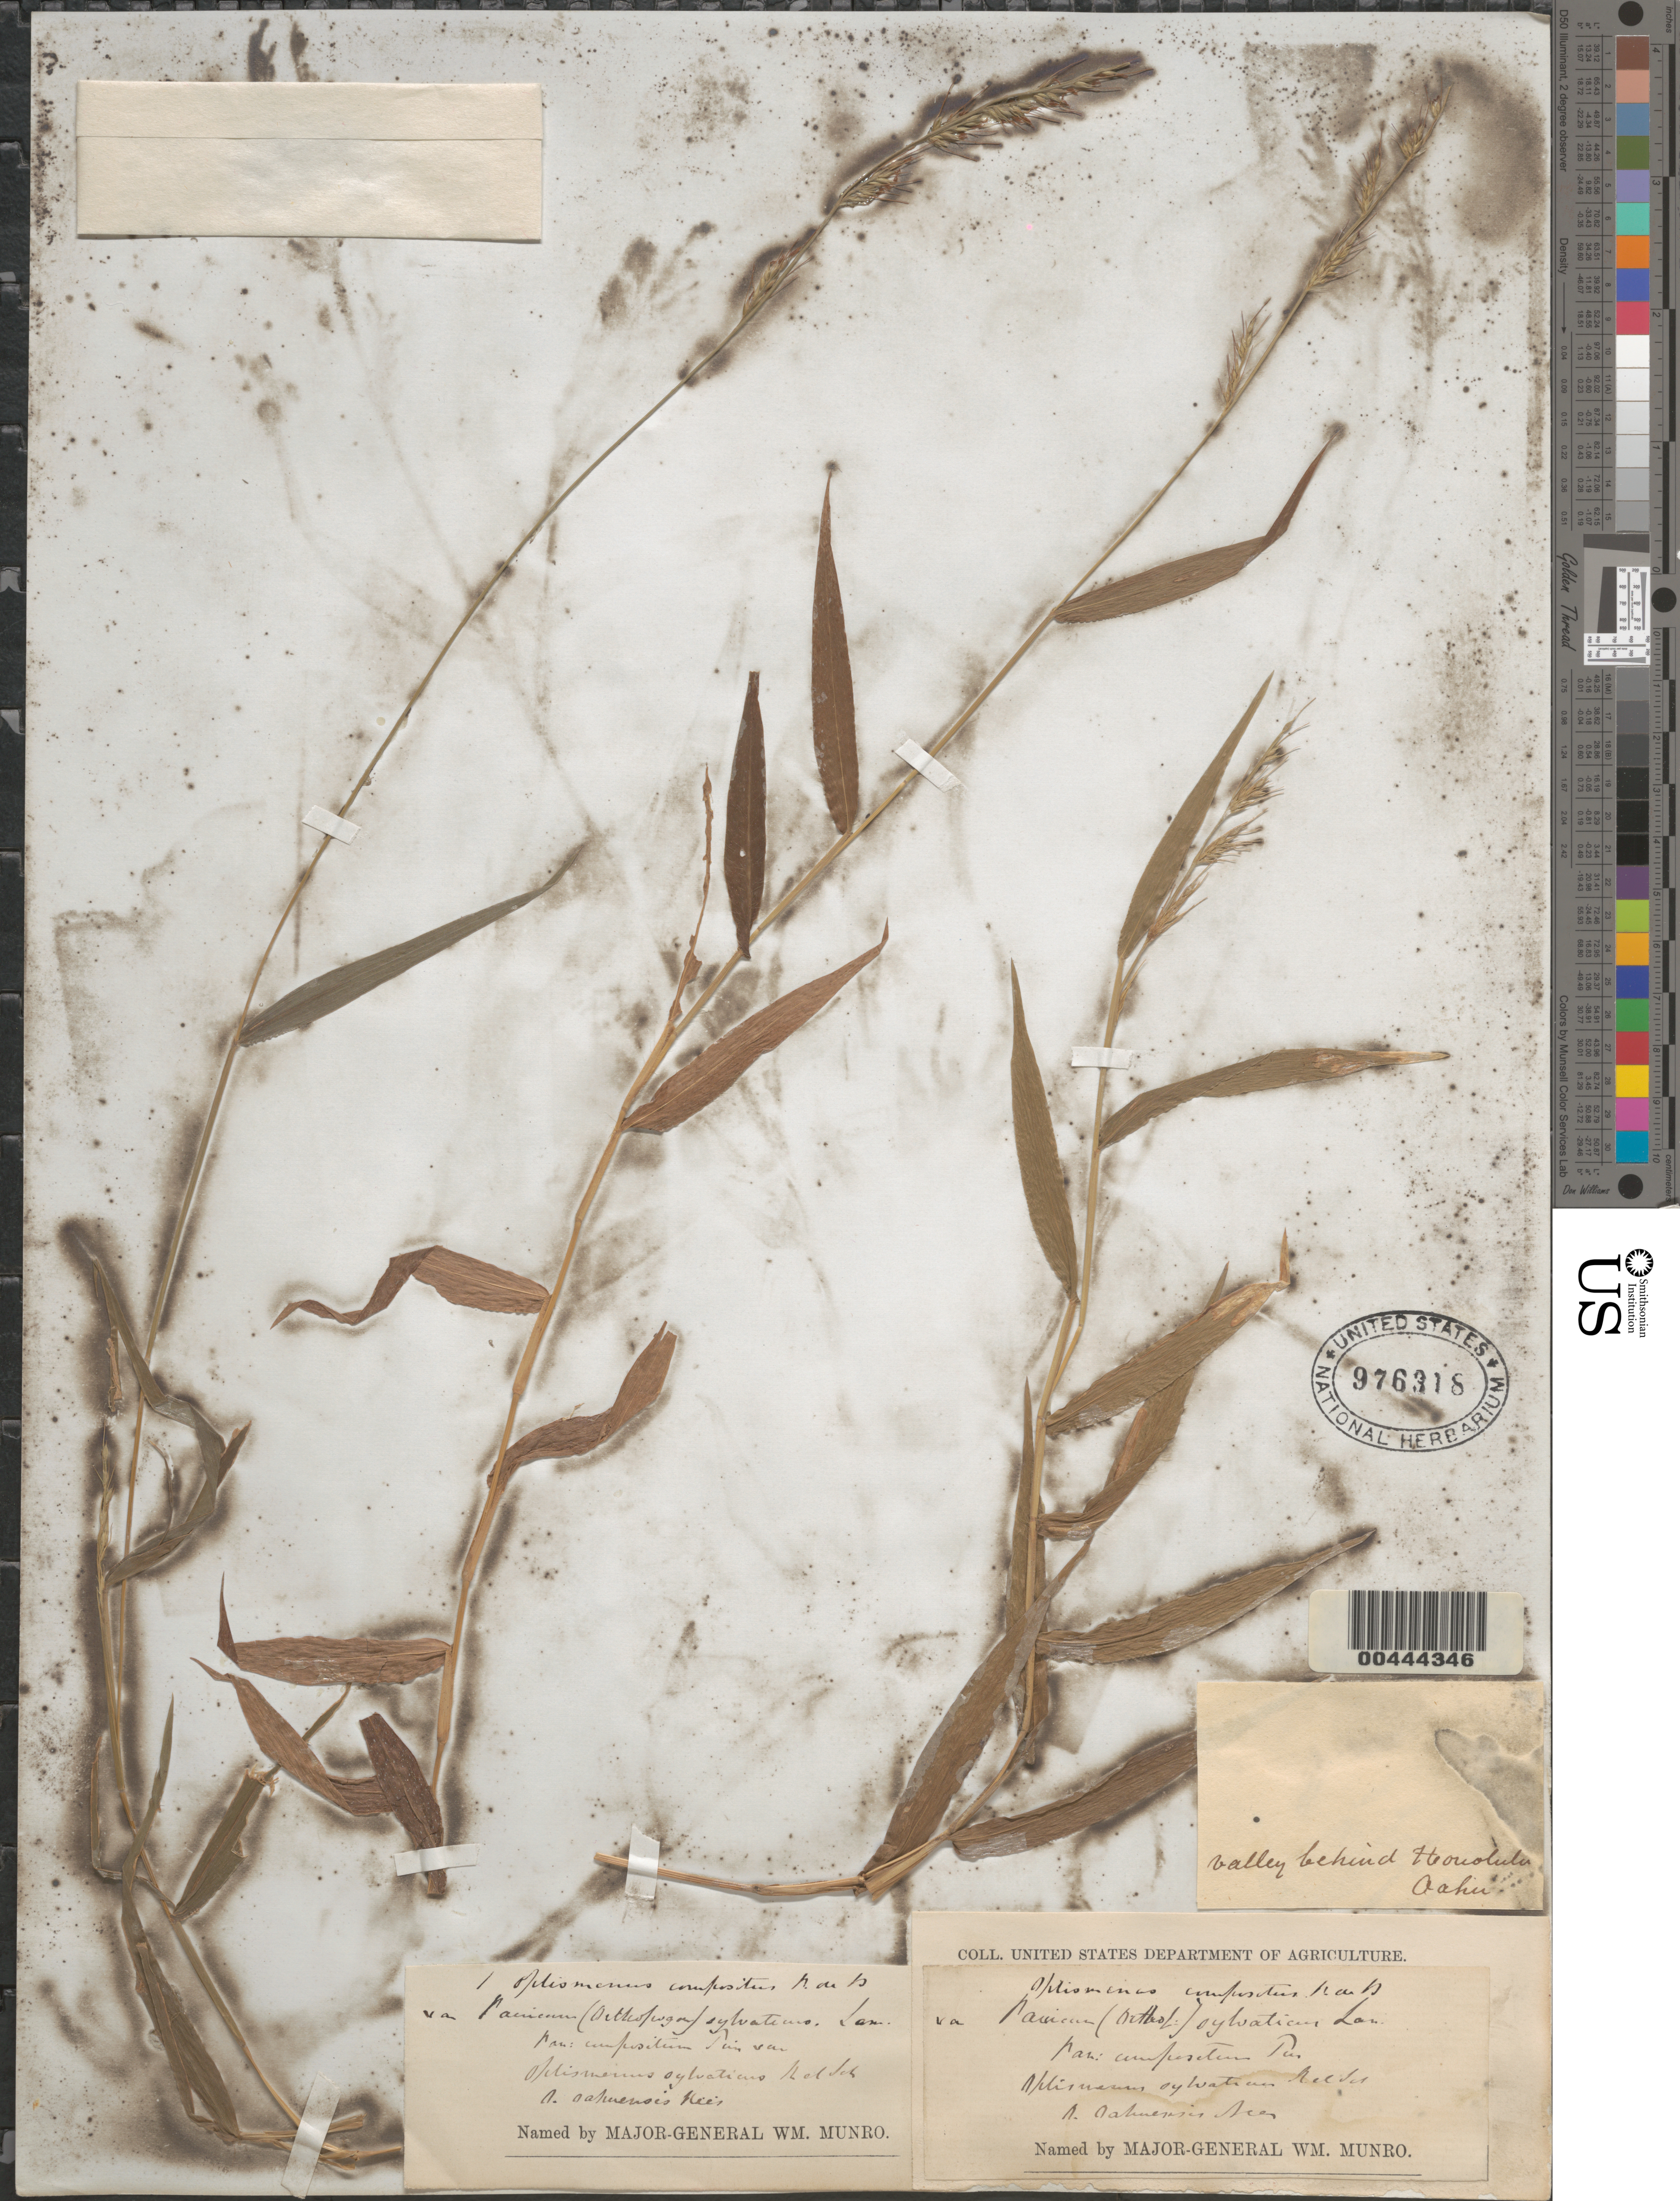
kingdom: Plantae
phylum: Tracheophyta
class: Liliopsida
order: Poales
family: Poaceae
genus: Oplismenus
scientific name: Oplismenus hirtellus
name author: (L.) P. Beauv.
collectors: W. Munro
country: United States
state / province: Hawaii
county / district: Honolulu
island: Oahu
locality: Valley behind Honolulu.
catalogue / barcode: US 976318